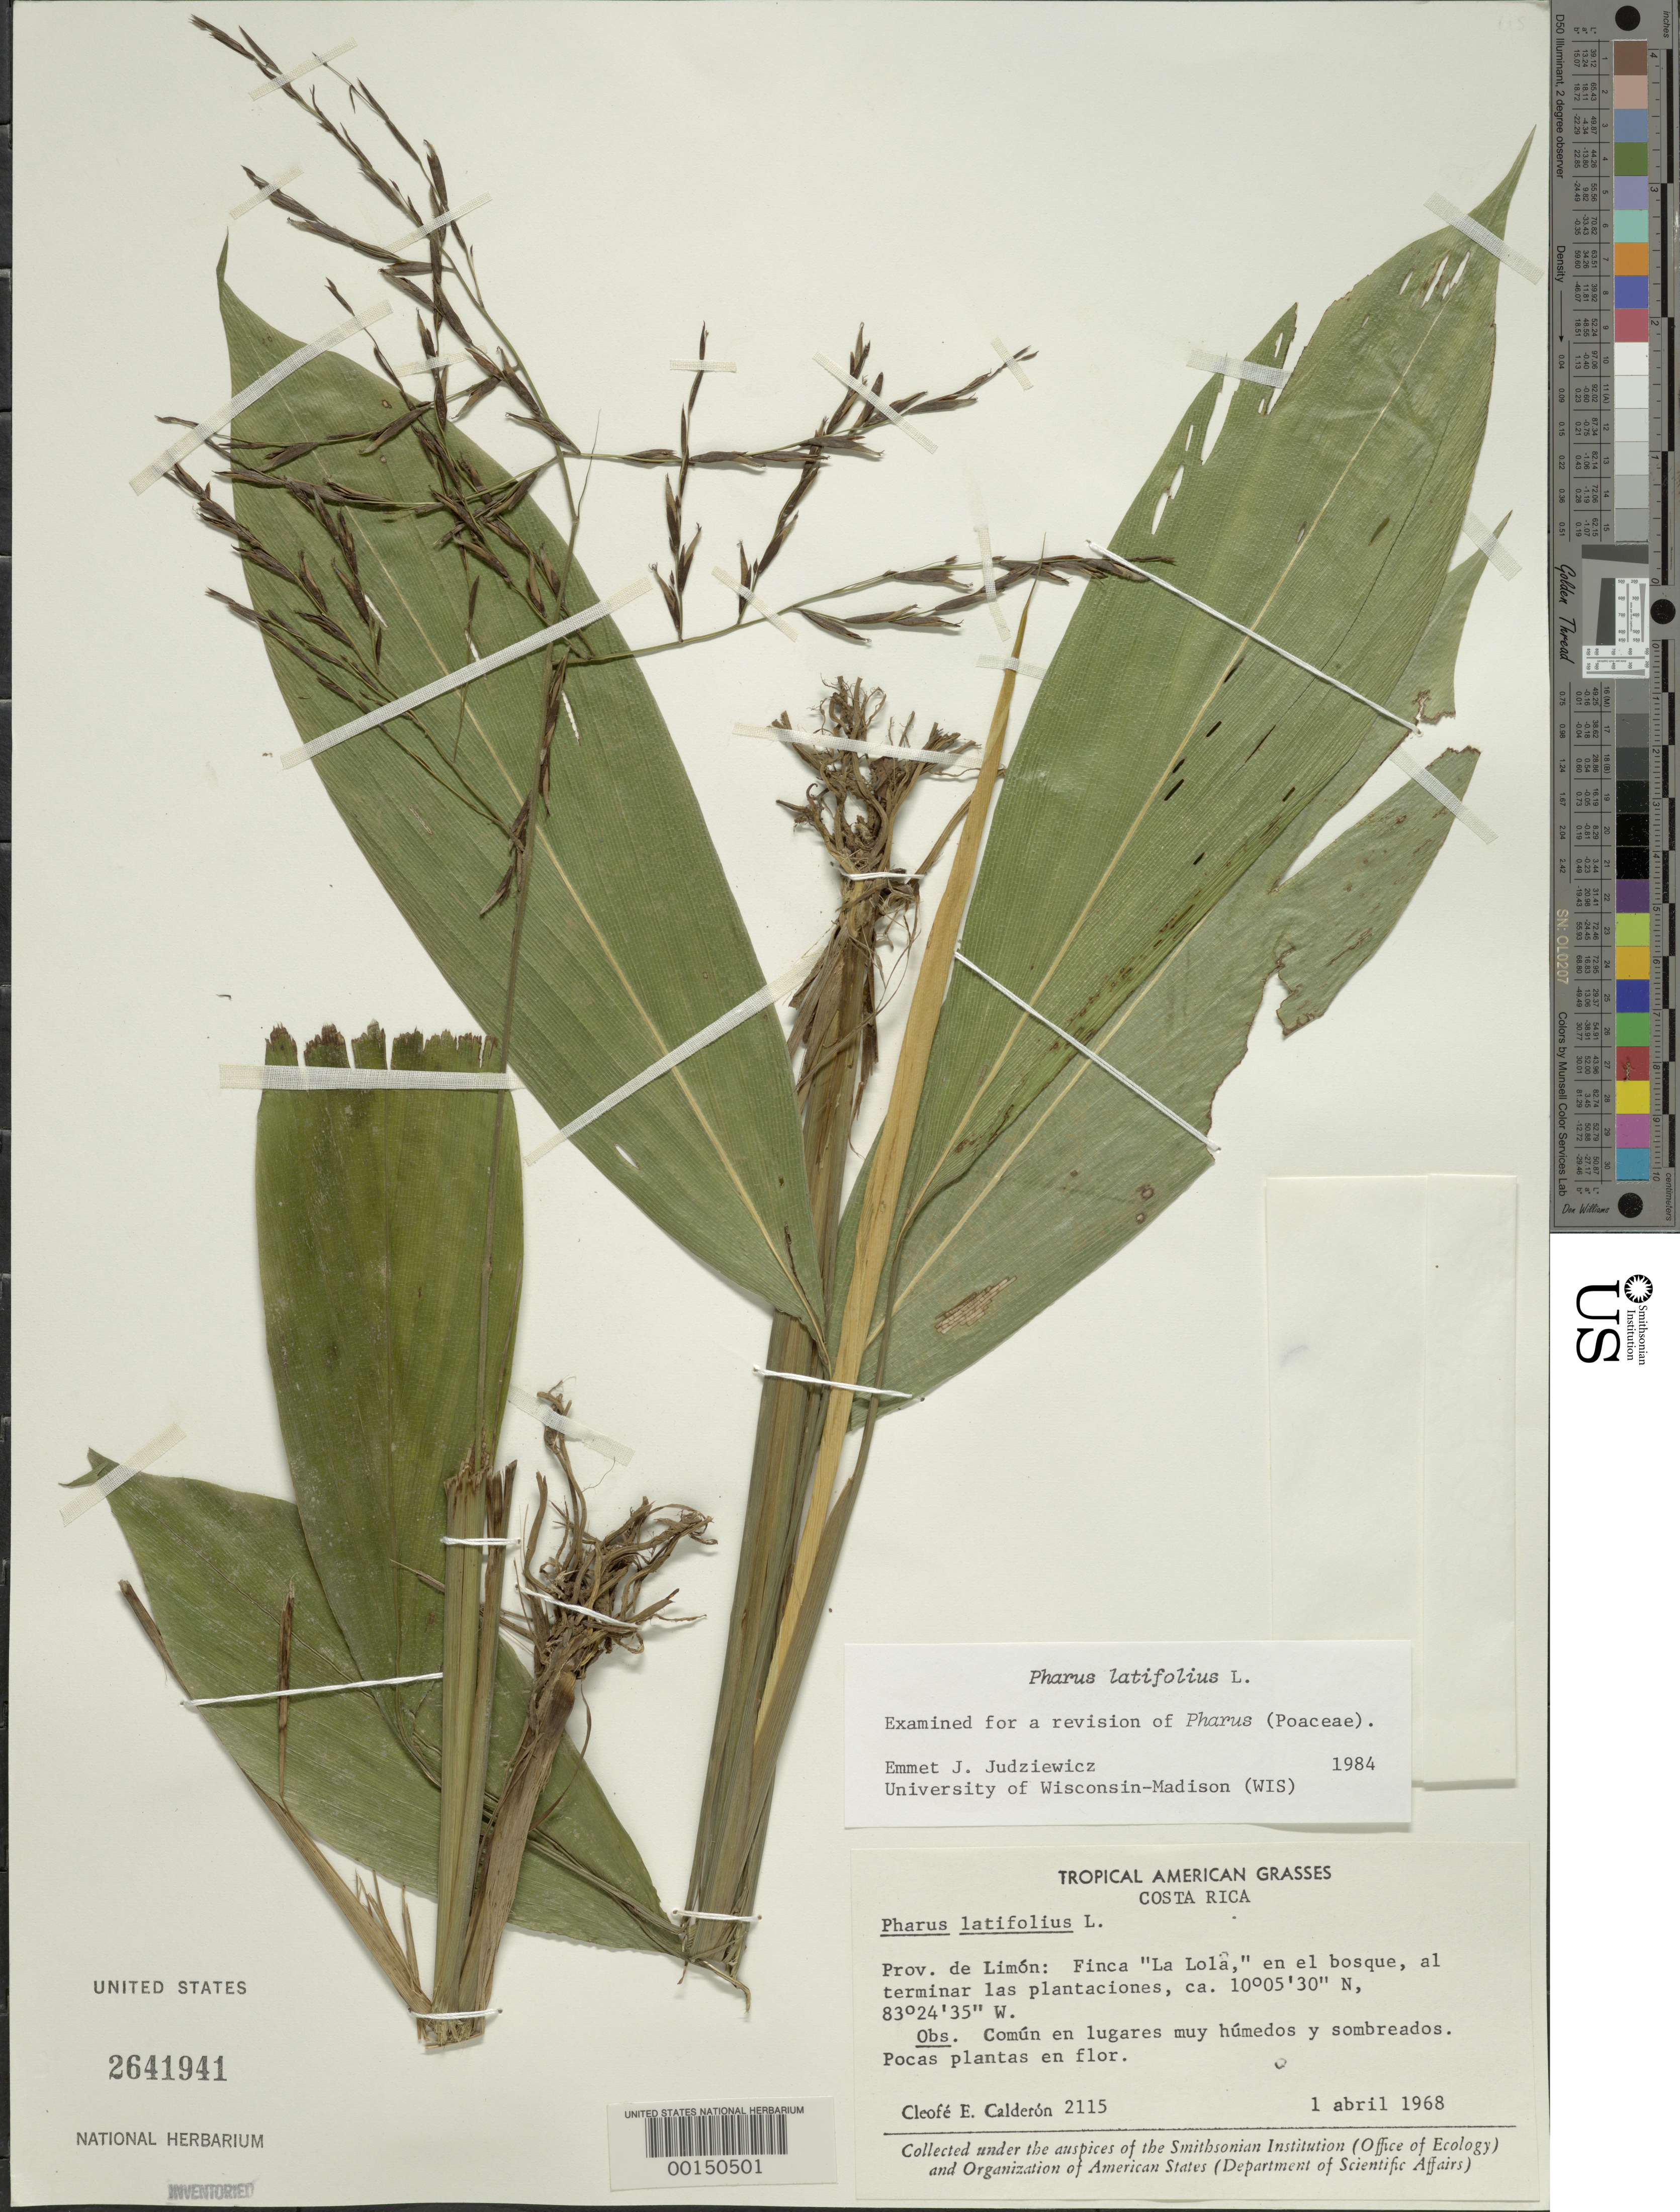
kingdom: Plantae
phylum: Tracheophyta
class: Liliopsida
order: Poales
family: Poaceae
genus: Pharus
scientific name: Pharus latifolius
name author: L.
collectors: C. E. Calderón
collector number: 2115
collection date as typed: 01 Apr 1968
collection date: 1968-04-01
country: Costa Rica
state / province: Limón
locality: Finca "la lola", lat. 10 05'n: long. 83 24'w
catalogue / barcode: US 2641941